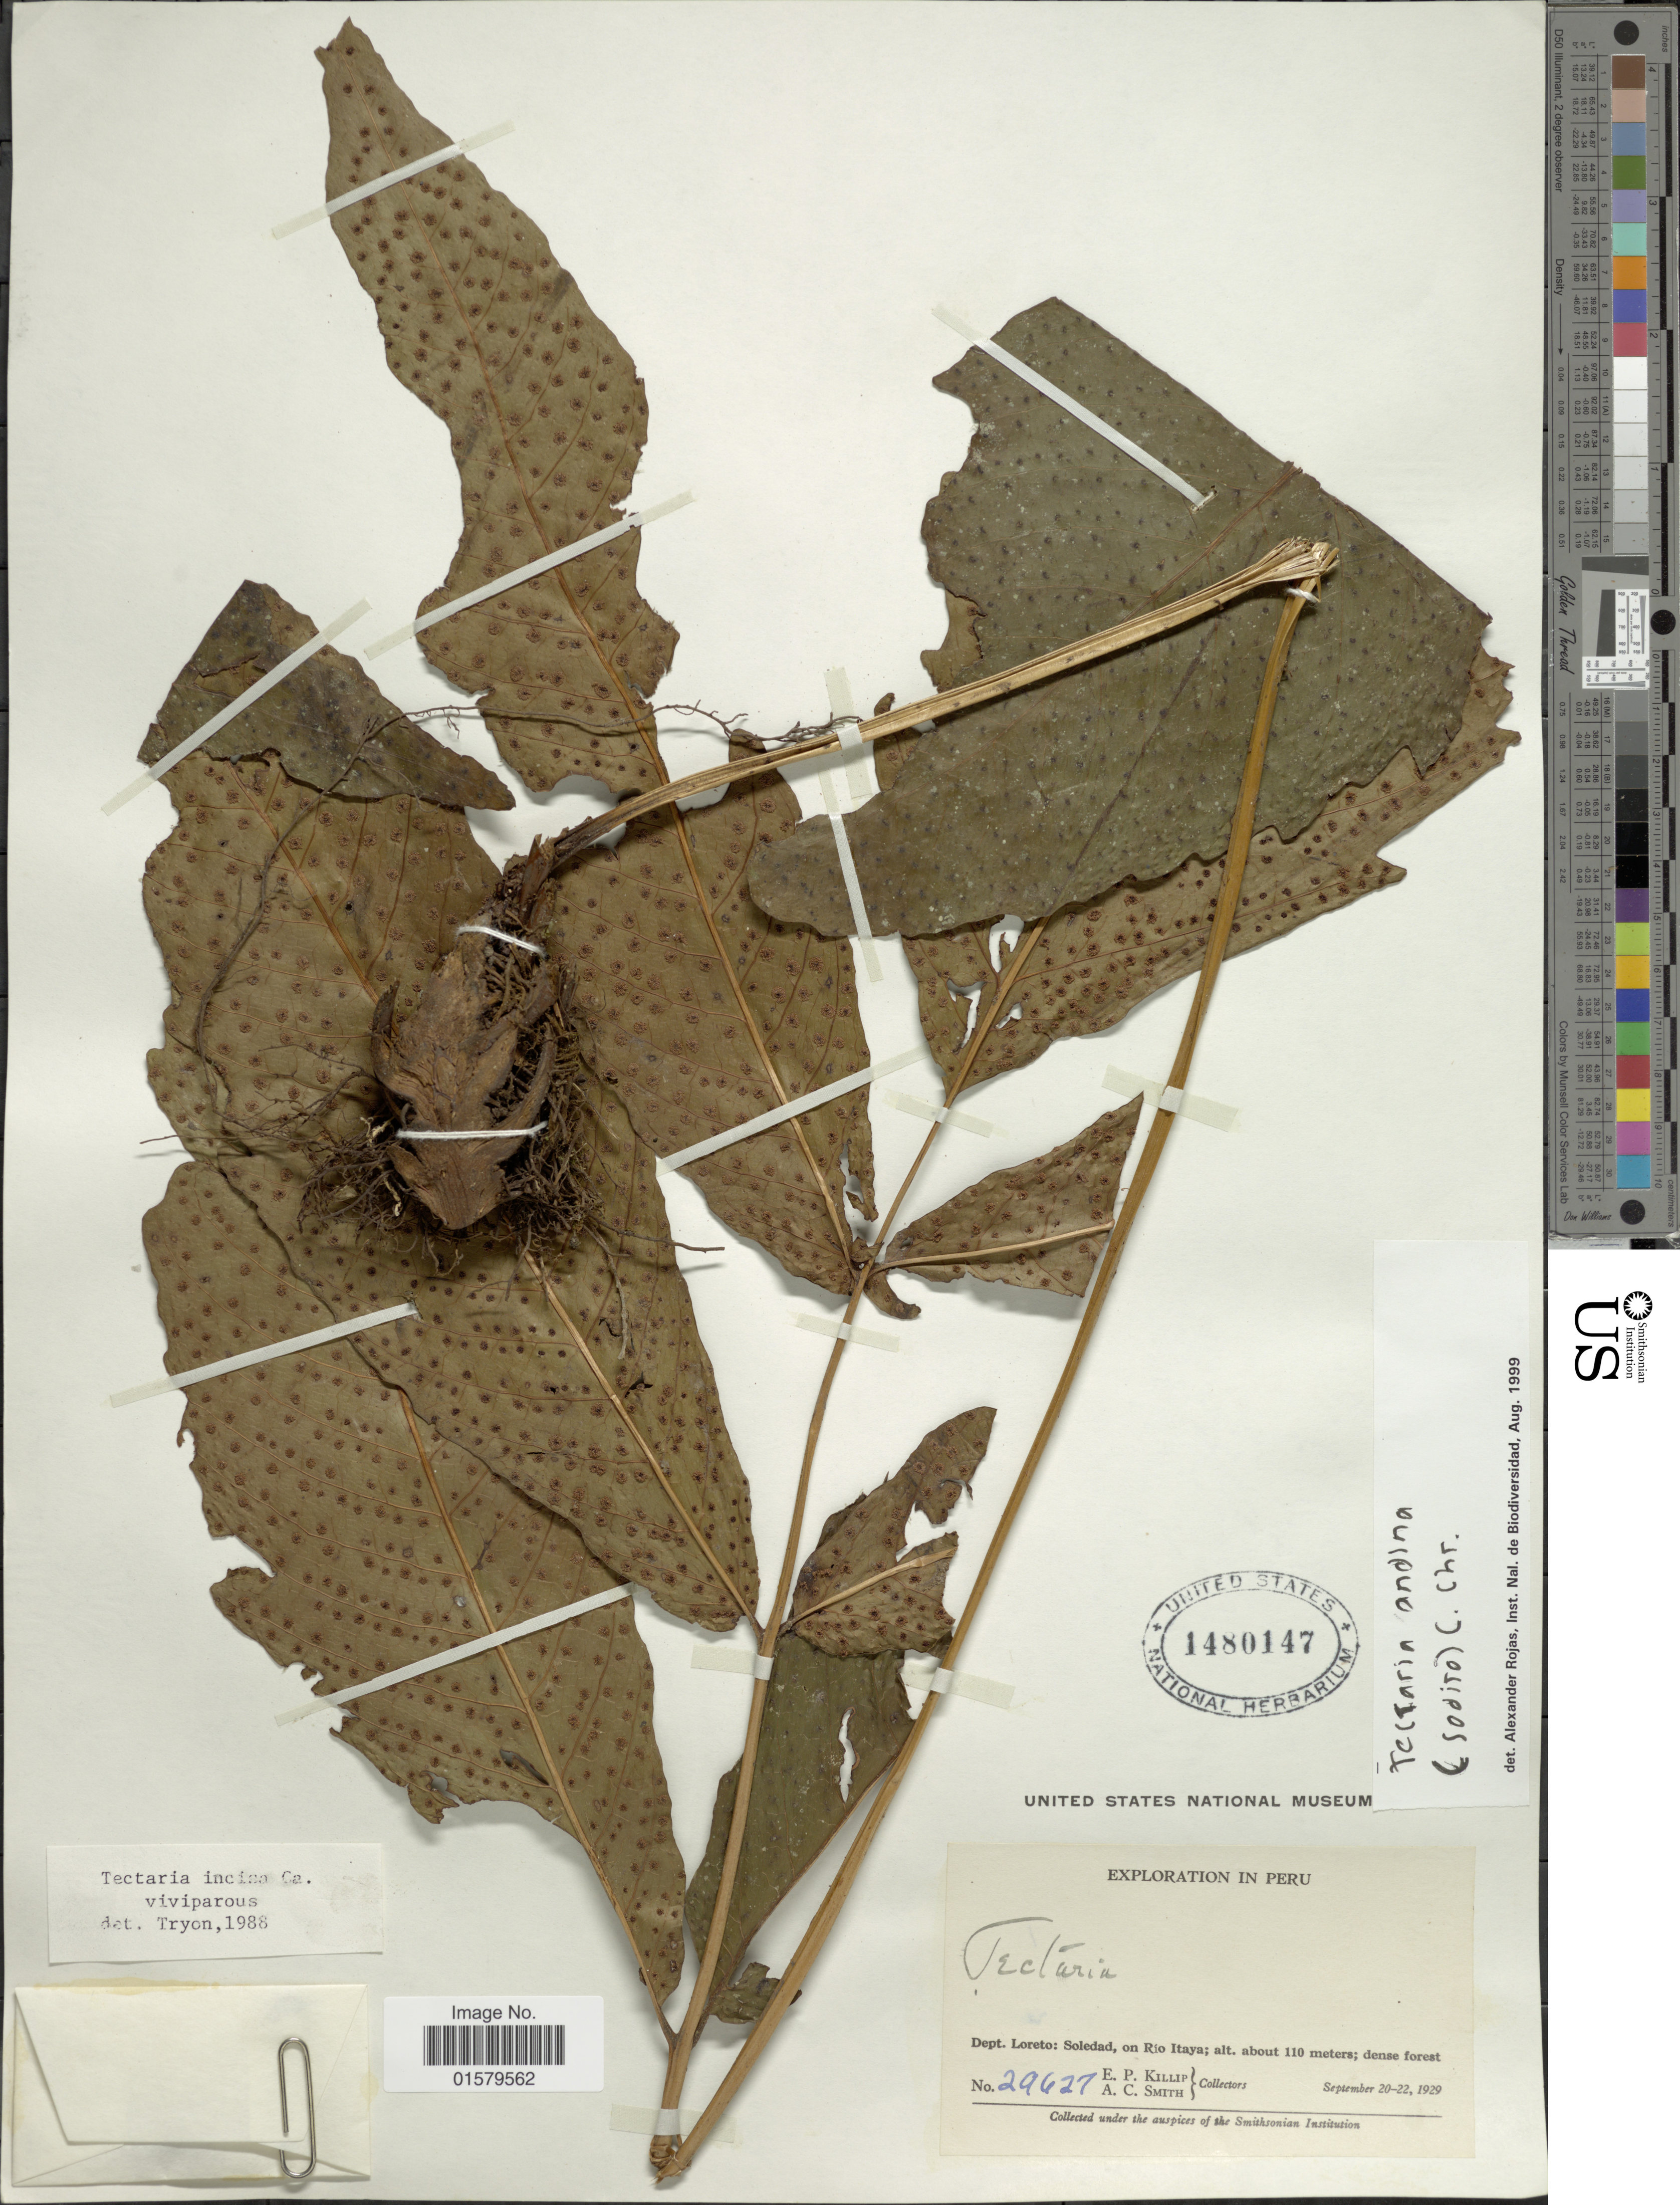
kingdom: Plantae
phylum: Tracheophyta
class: Polypodiopsida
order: Polypodiales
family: Tectariaceae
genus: Tectaria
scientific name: Tectaria andina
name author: (Baker) C. Chr.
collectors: E. P. Killip & A. C. Smith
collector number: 29627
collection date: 1929-09-20/1929-09-22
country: Peru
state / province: Loreto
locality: Soledad, on Rio Itaya;dense forest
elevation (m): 110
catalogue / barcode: US 1480147